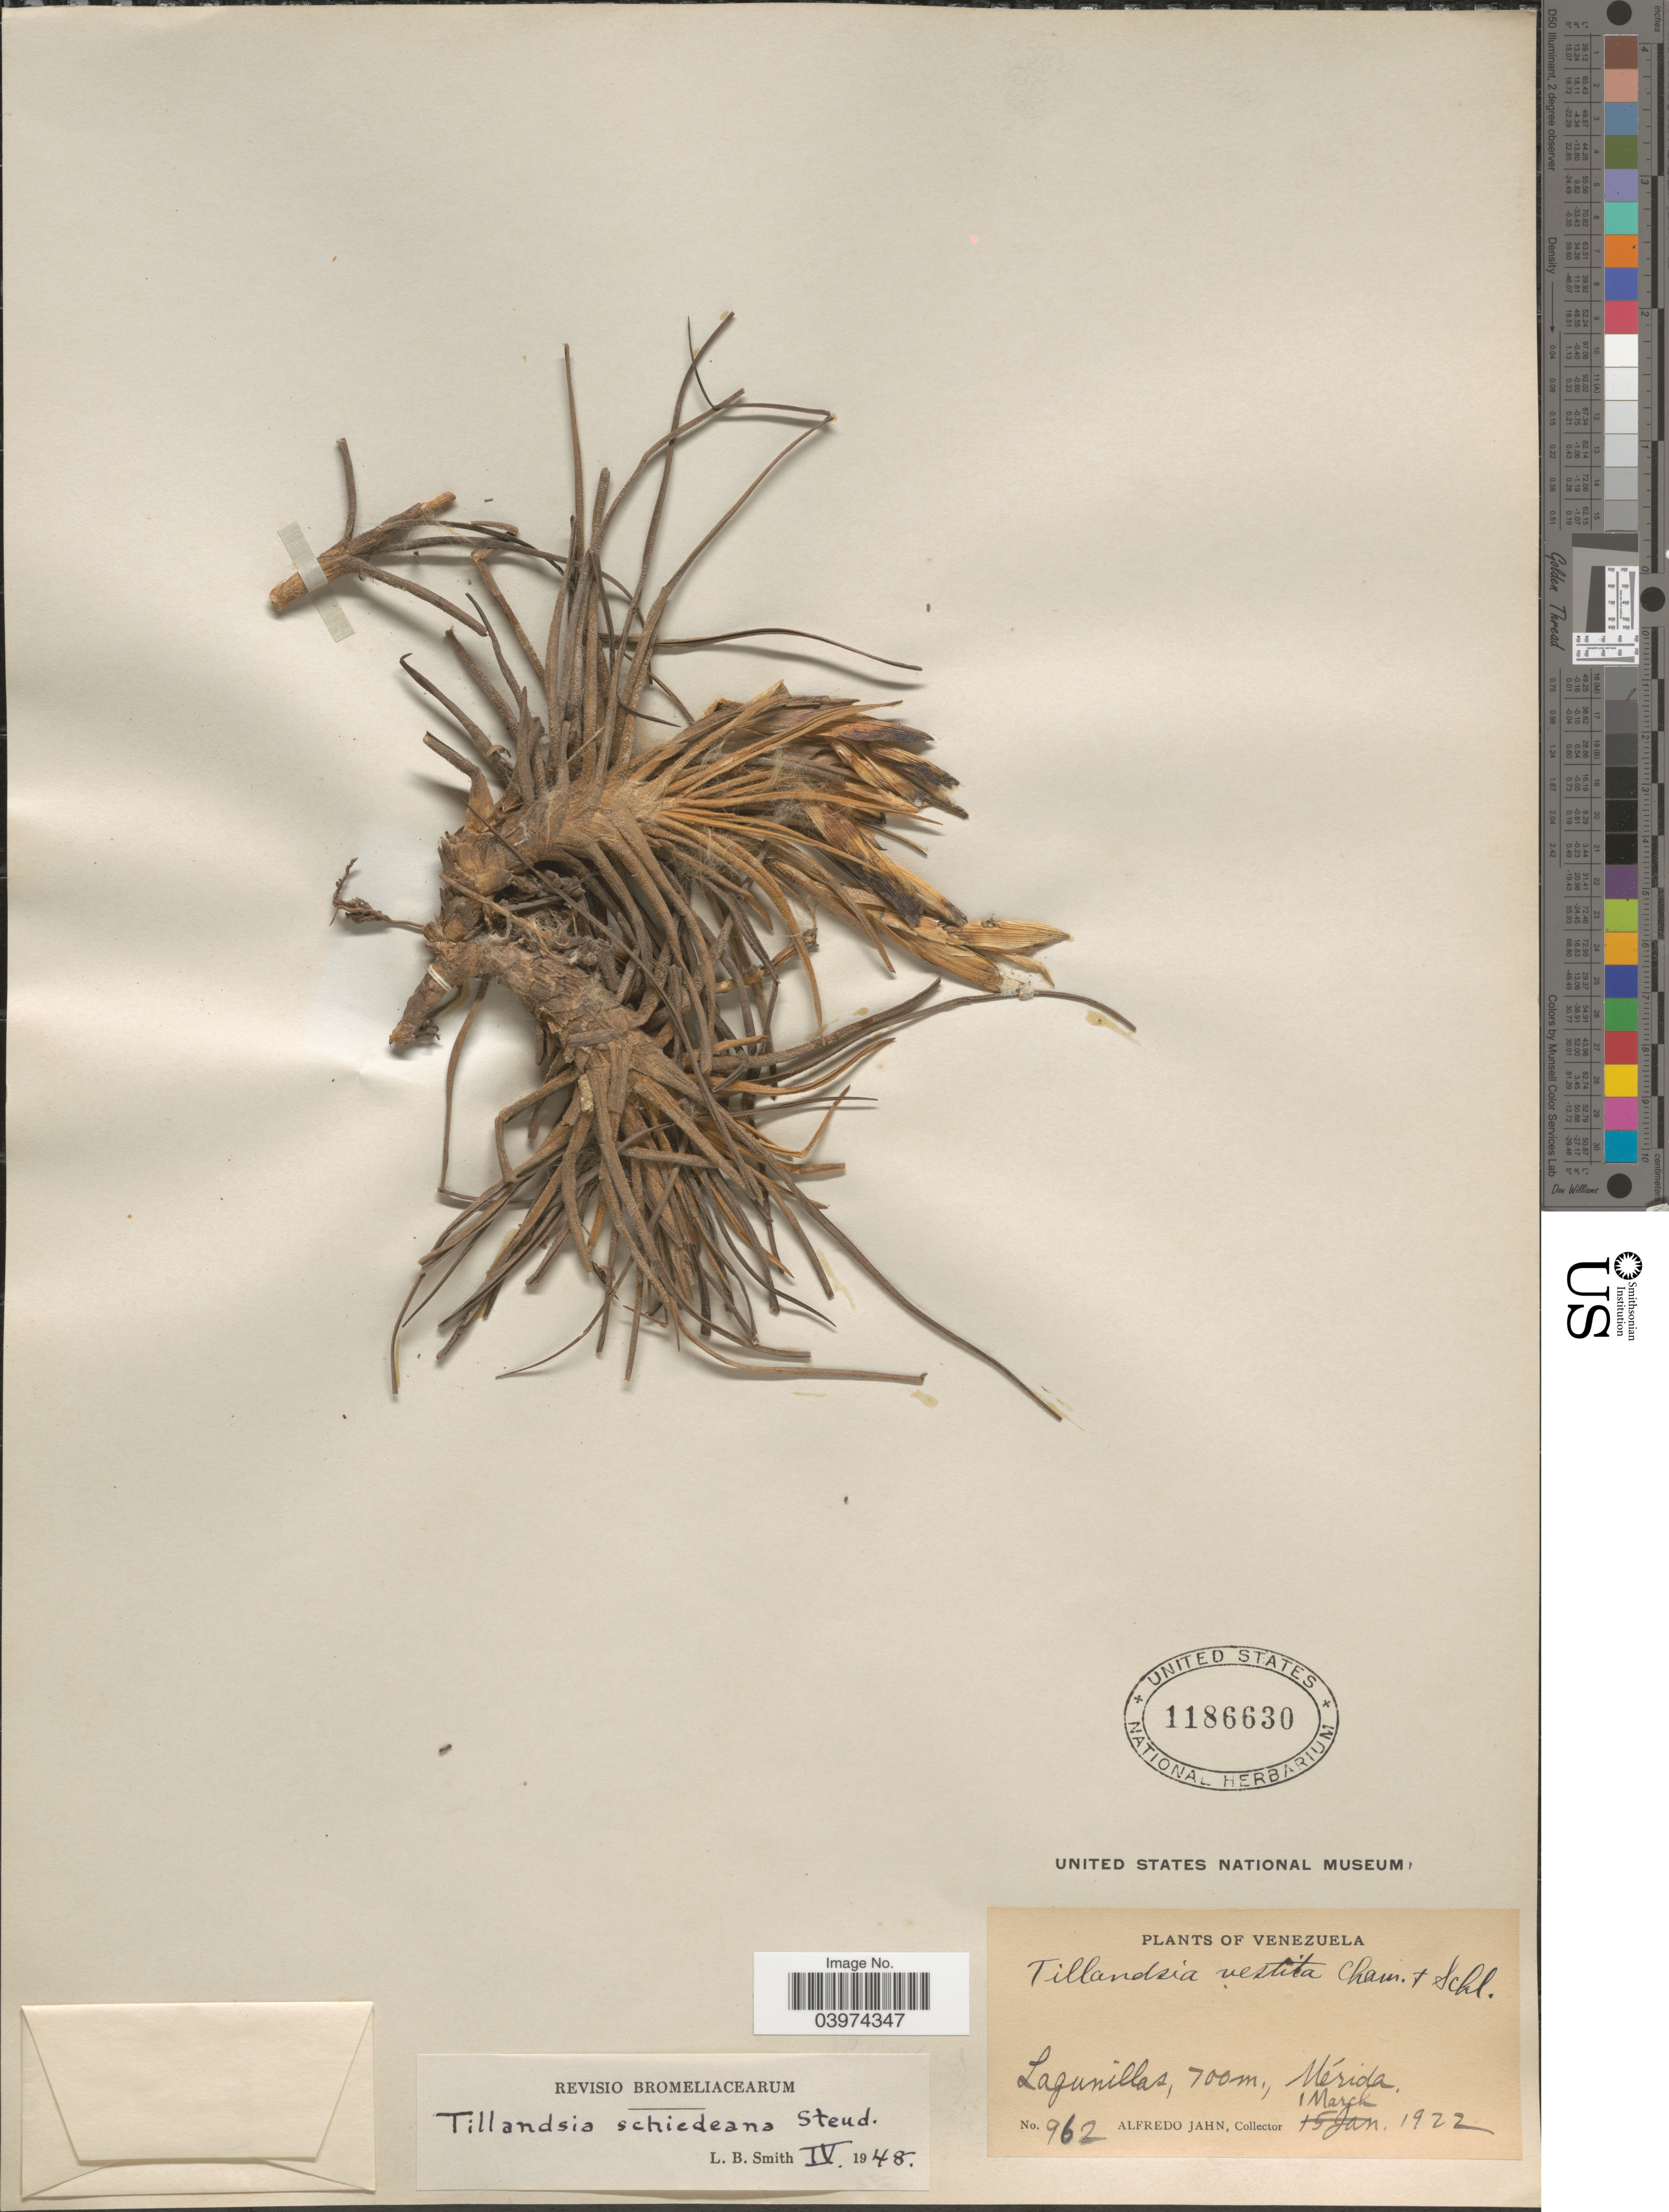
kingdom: Plantae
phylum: Tracheophyta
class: Liliopsida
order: Poales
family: Bromeliaceae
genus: Tillandsia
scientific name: Tillandsia schiedeana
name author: Steud.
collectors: A. Jahn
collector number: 962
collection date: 1922-03-01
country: Venezuela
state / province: Merida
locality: Lagunillas.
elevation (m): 700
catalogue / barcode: US 1186630